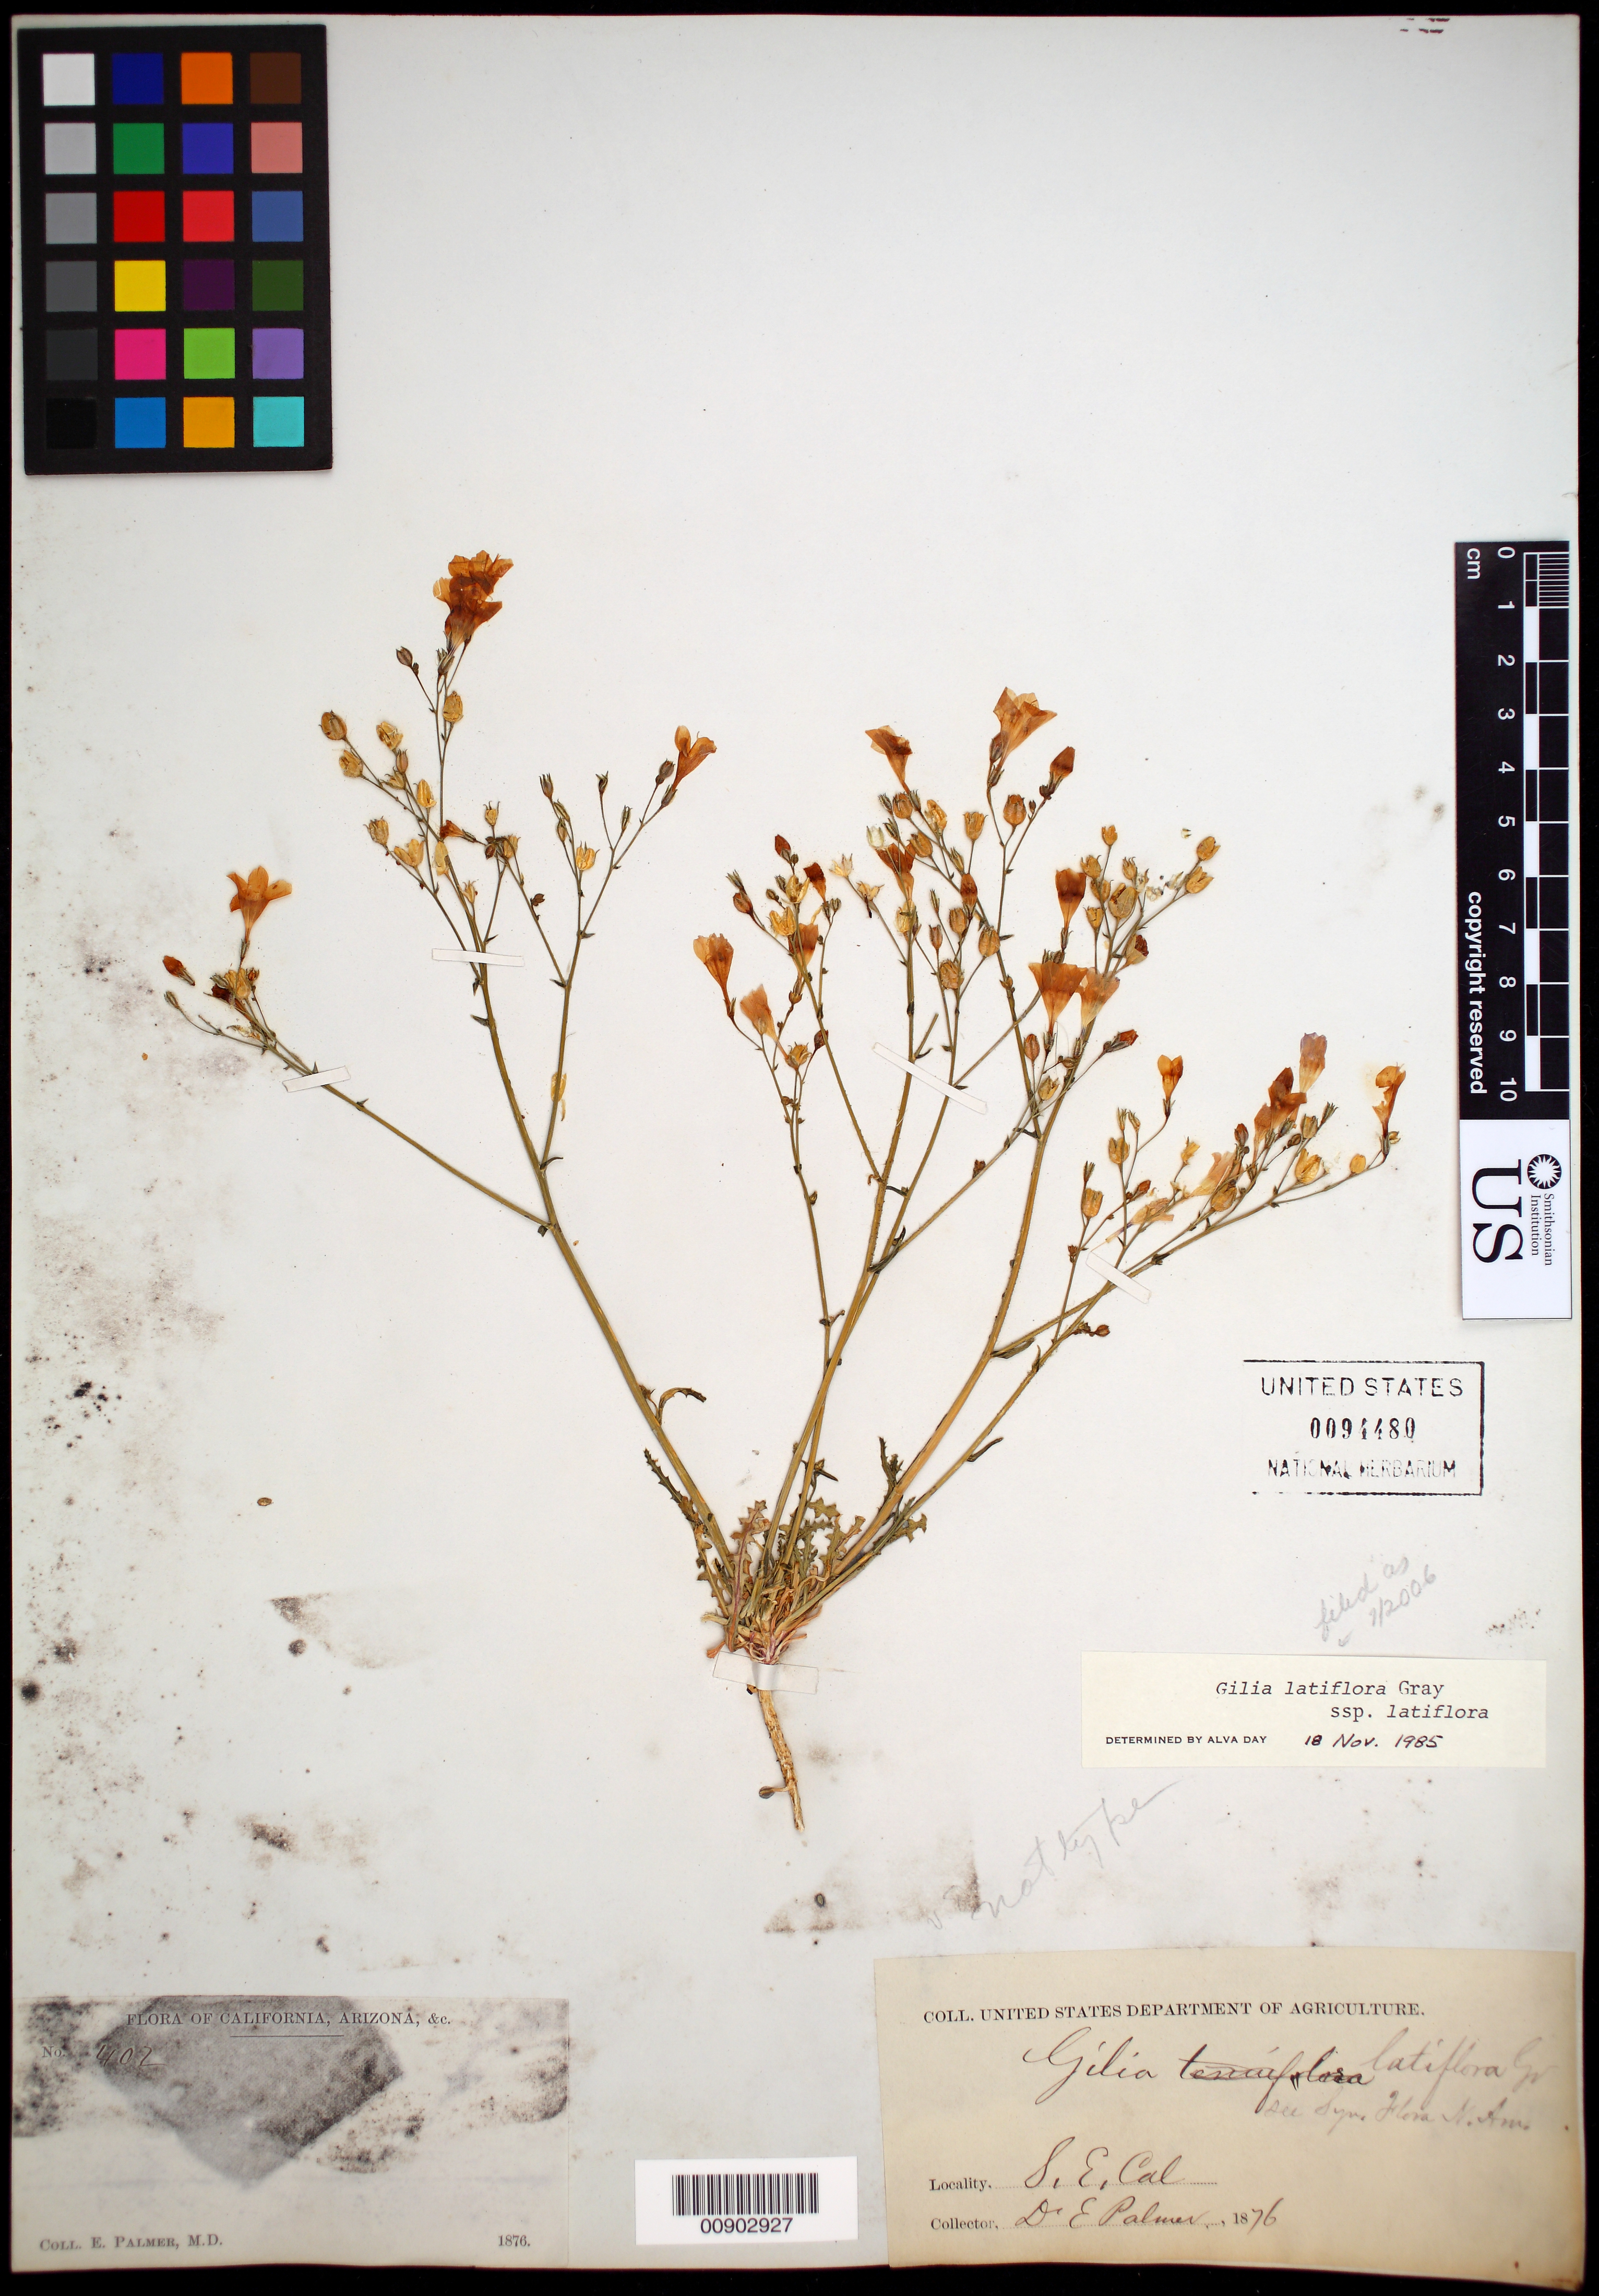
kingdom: Plantae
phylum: Tracheophyta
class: Magnoliopsida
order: Ericales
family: Polemoniaceae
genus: Gilia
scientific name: Gilia latiflora subsp. latiflora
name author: (A. Gray) A. Gray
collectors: E. Palmer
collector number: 402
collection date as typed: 1876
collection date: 1876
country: United States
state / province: California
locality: SE California.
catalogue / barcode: US 94480